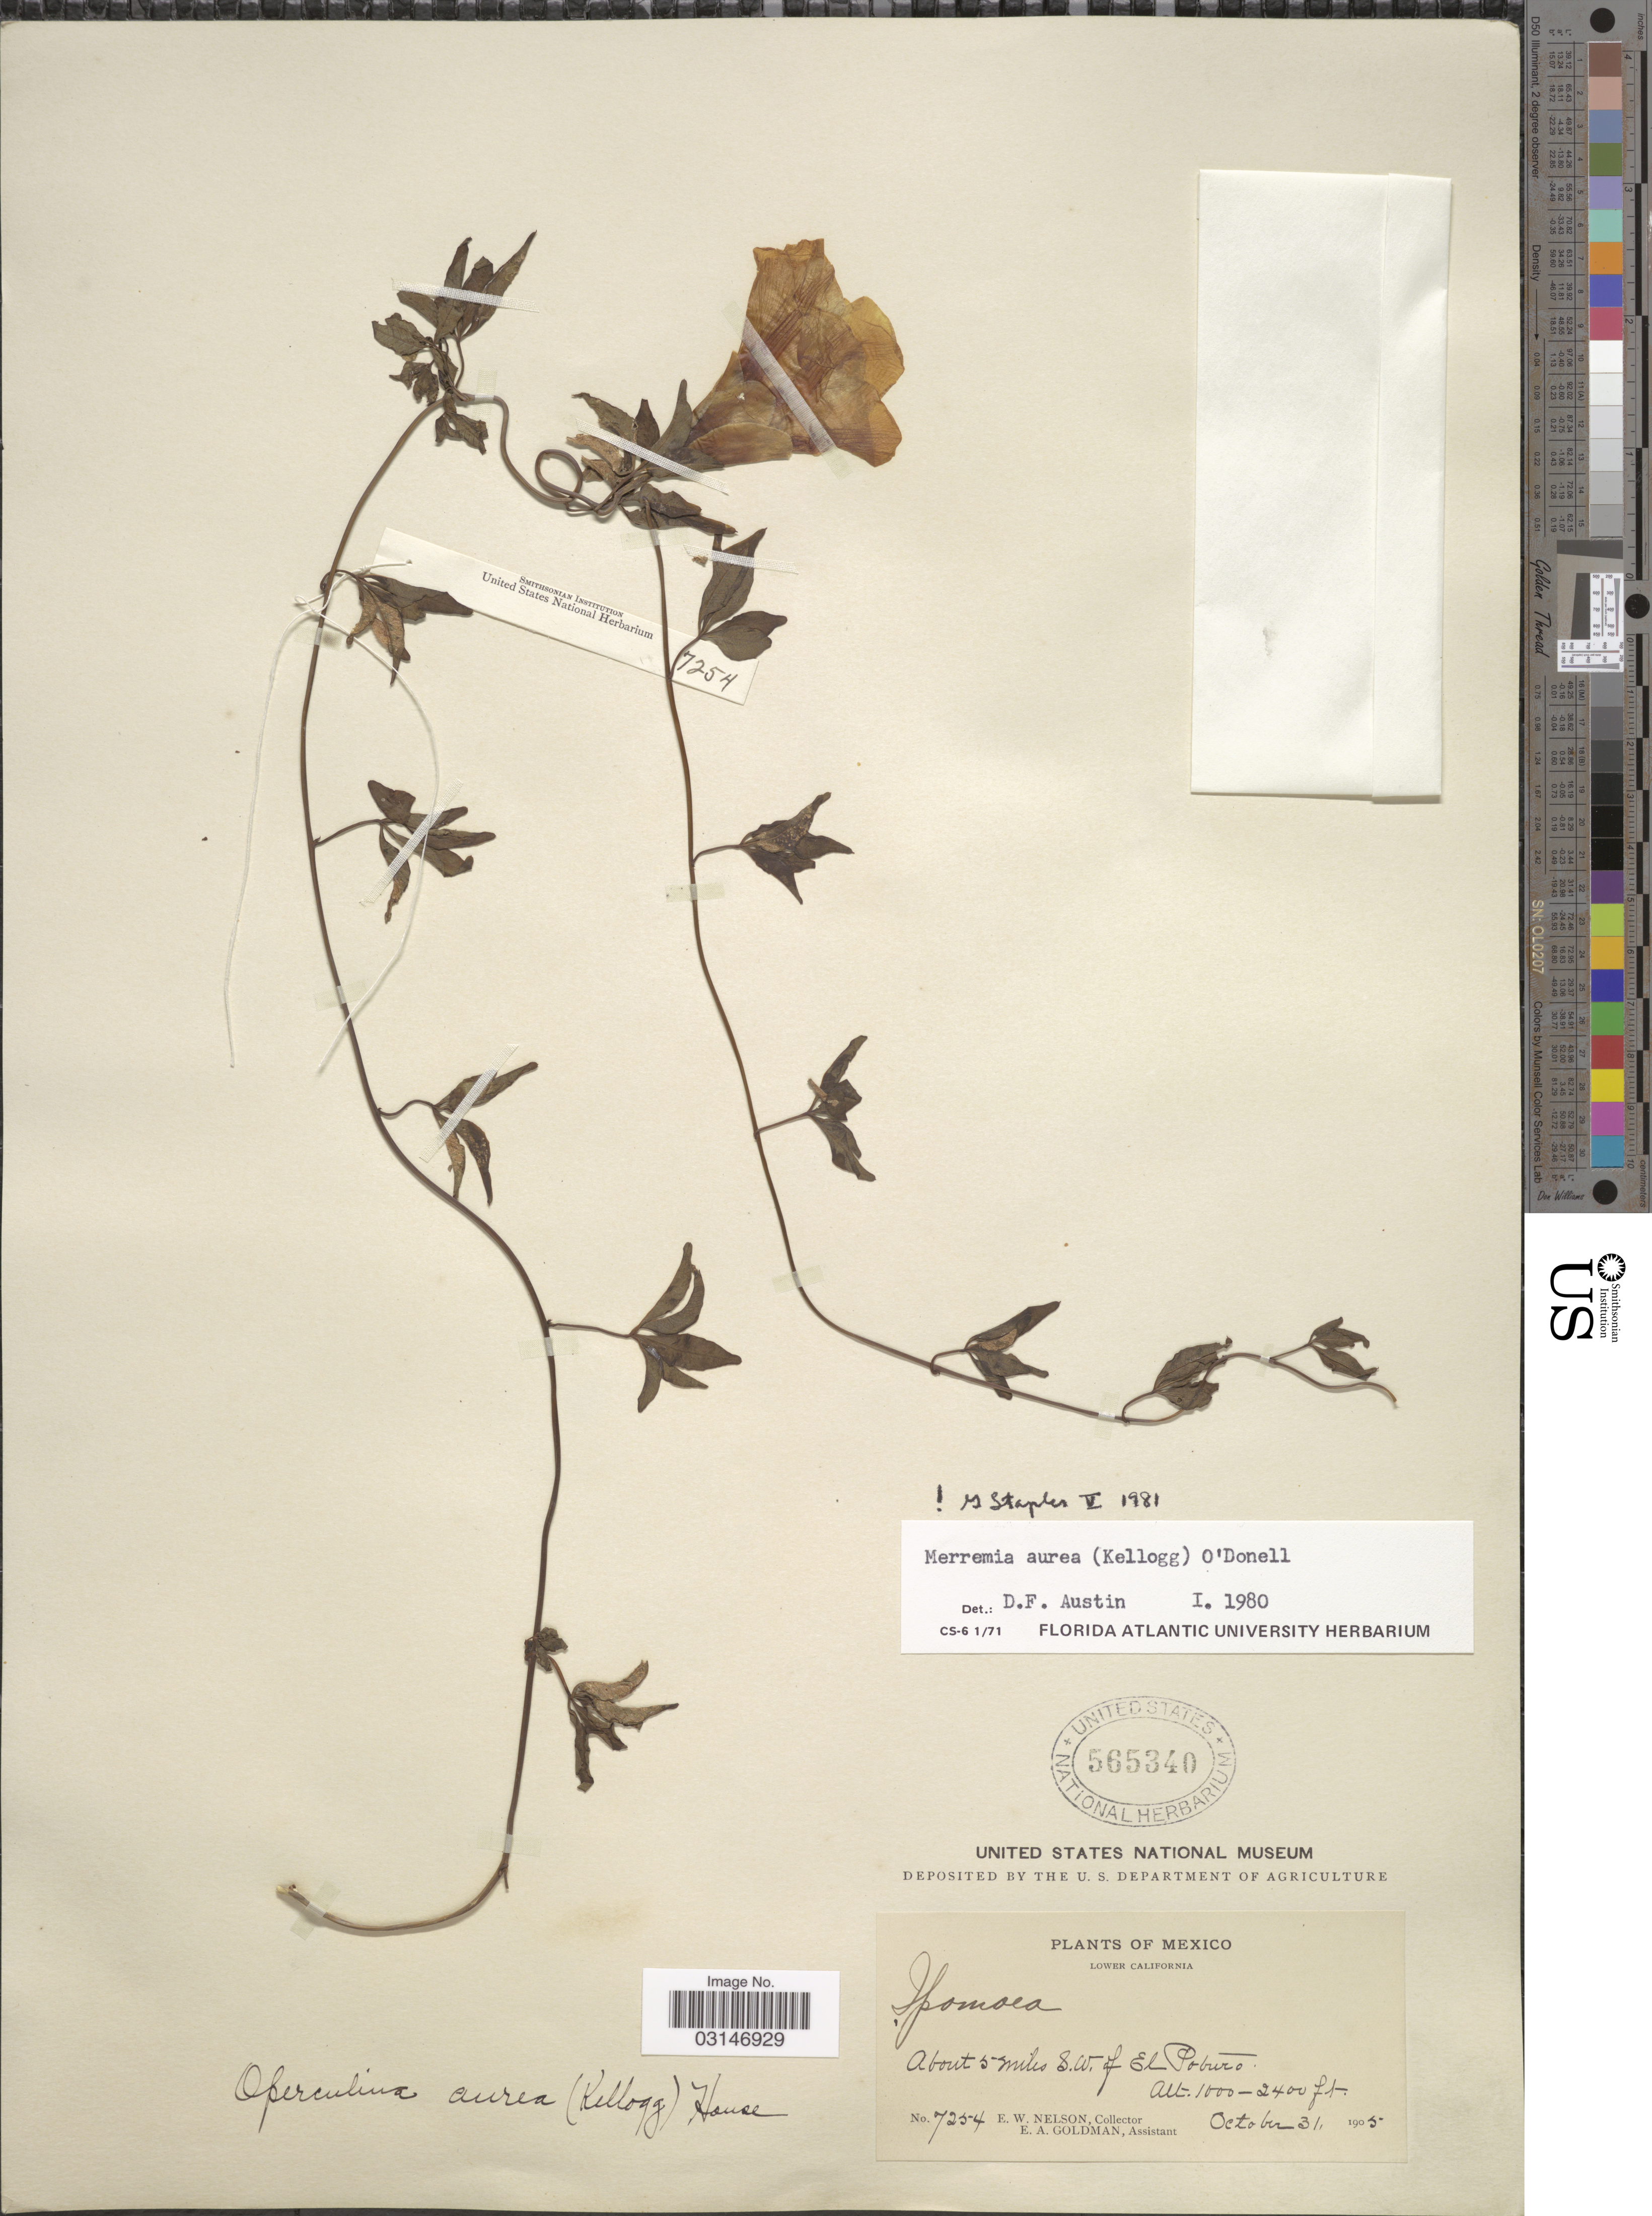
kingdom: Plantae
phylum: Tracheophyta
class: Magnoliopsida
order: Solanales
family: Convolvulaceae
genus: Distimake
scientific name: Distimake aureus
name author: (Kellogg) A. R. Simões & Staples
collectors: E. W. Nelson & E. A. Goldman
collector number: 7254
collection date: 1905-10-31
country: Mexico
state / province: Baja California Sur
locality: Lower California, About 5 miles S.W. of El Potrero.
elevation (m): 305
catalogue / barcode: US 565340